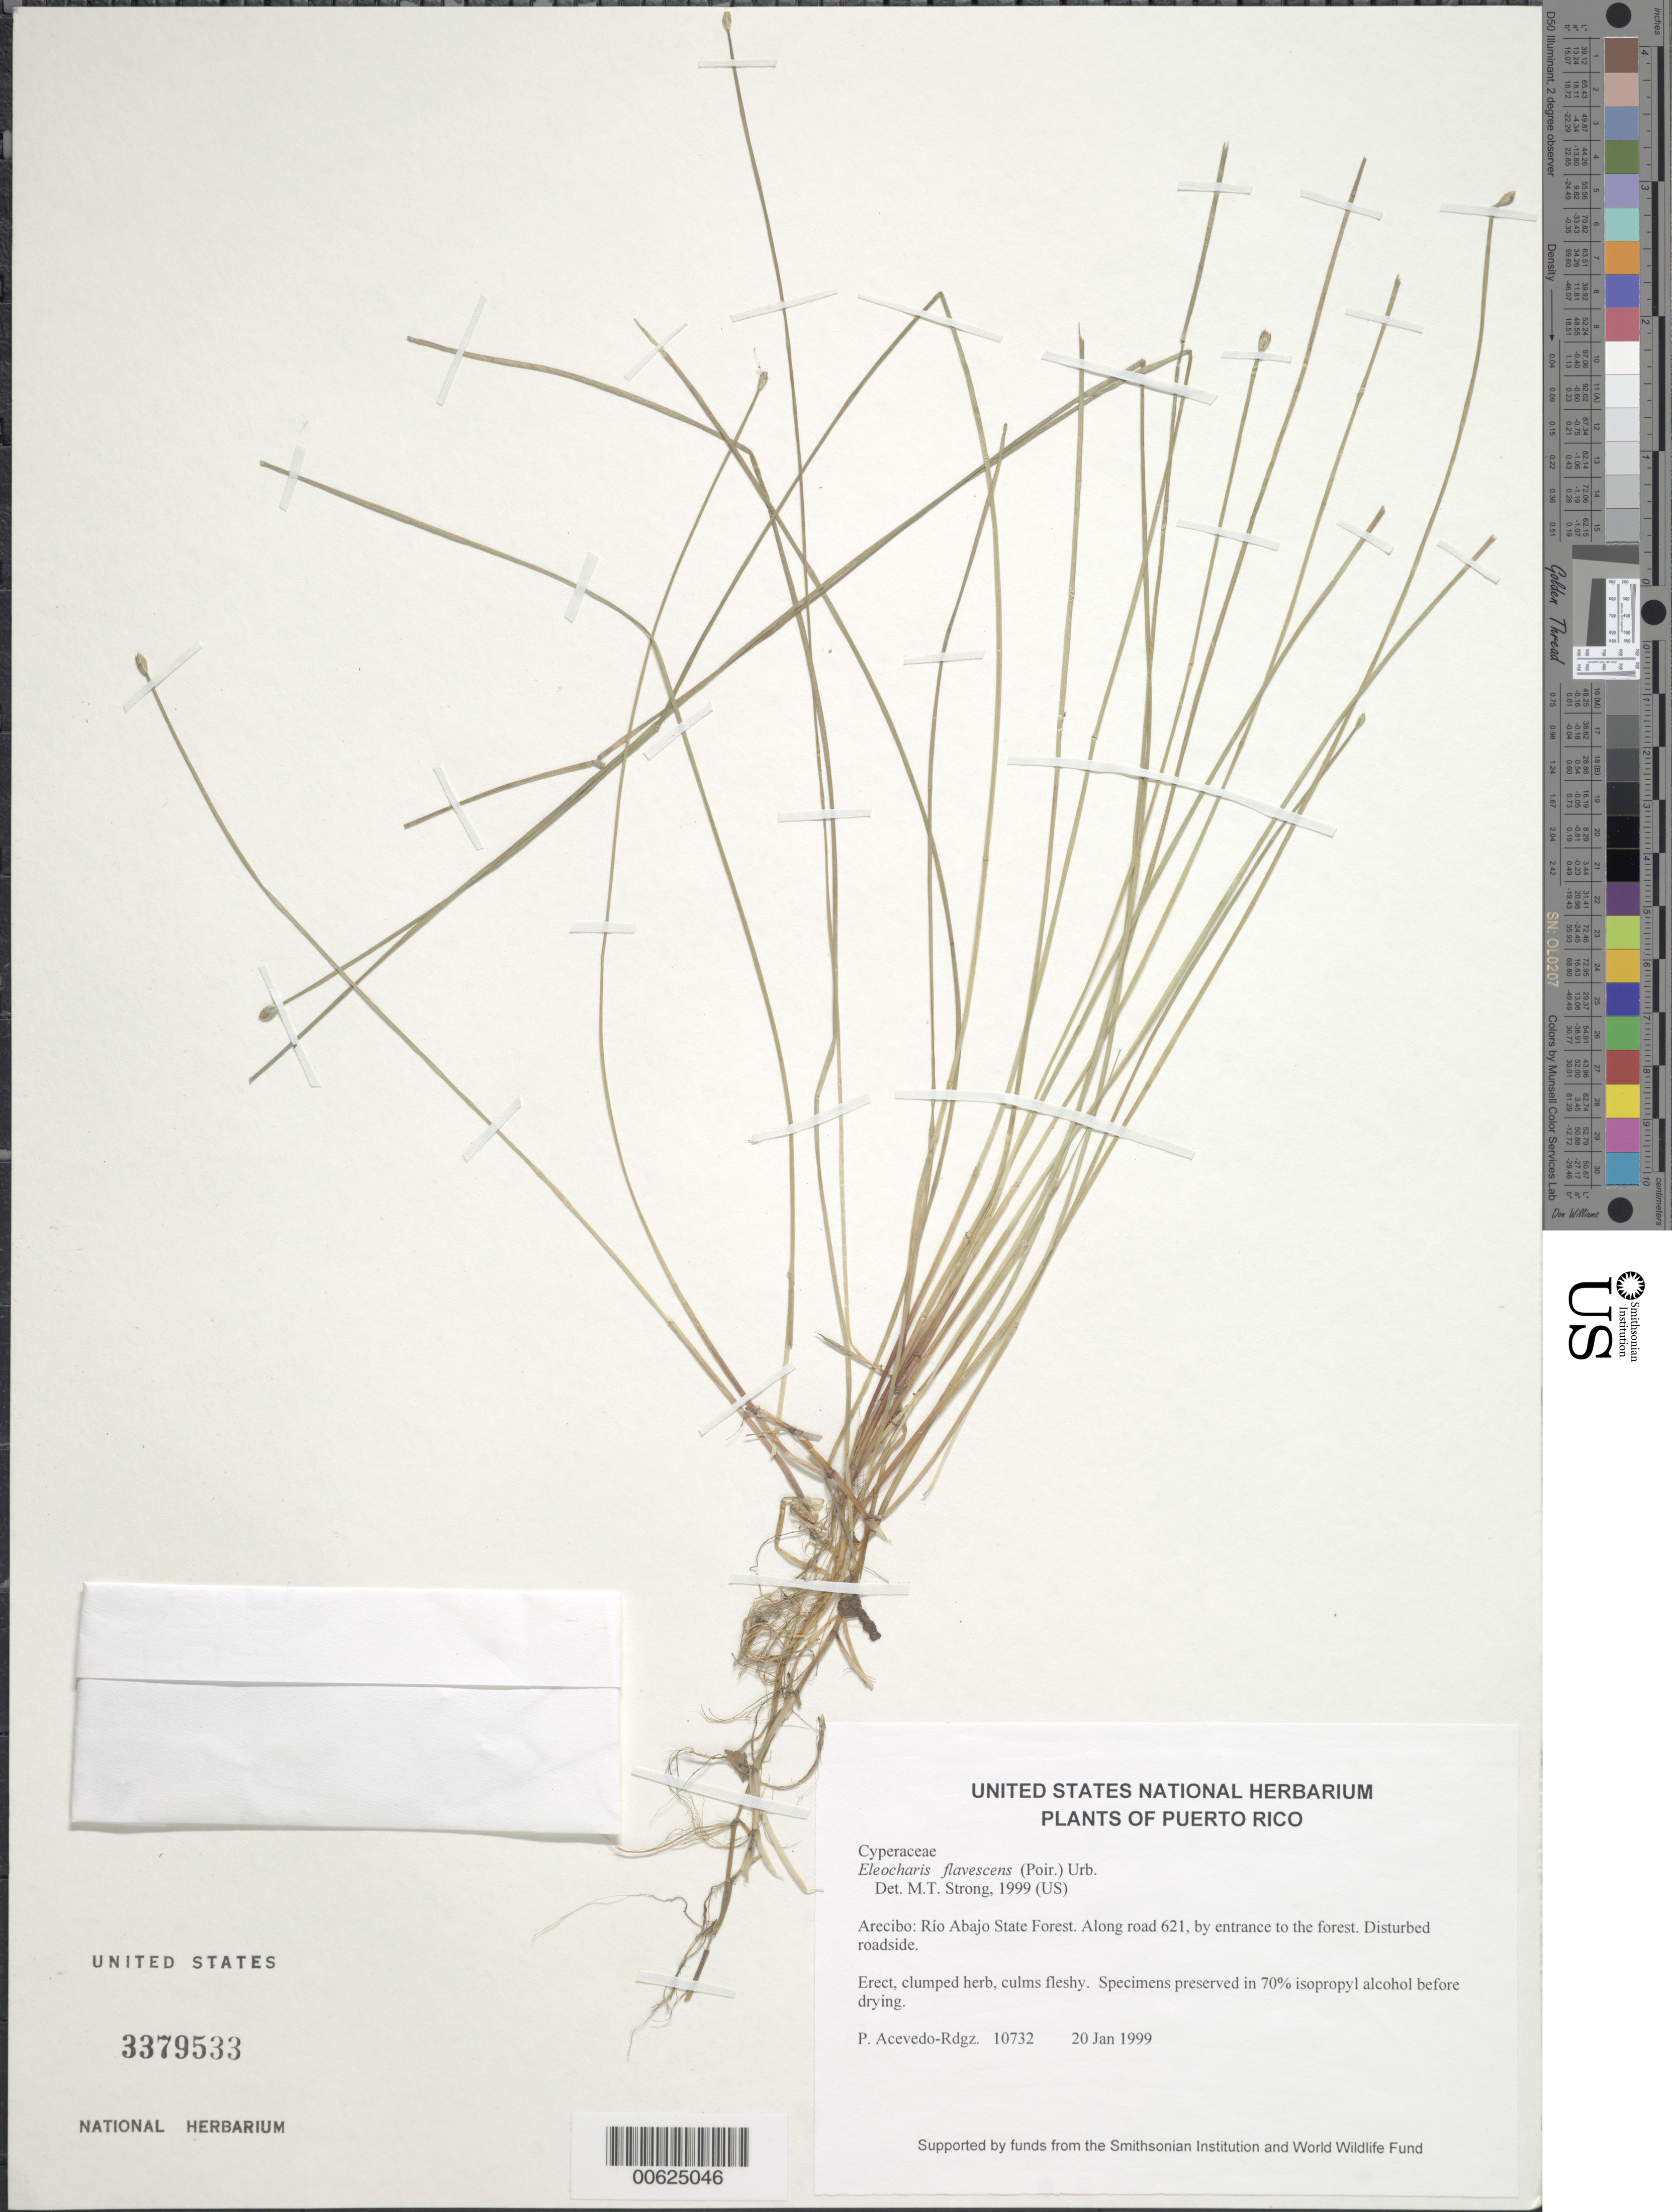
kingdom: Plantae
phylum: Tracheophyta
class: Liliopsida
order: Poales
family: Cyperaceae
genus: Eleocharis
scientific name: Eleocharis flavescens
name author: (Poir.) Urb.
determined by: Strong, M. T., (US), Smithsonian Institution - National Museum of Natural History (UNITED STATES)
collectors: P. Acevedo-Rodr.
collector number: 10732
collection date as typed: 20 Jan 1999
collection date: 1999-01-20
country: Puerto Rico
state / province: Arecibo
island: Puerto Rico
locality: Arecibo; Río Abajo State Forest. Along road 621, by entrance to the forest.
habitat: Disturbed roadside.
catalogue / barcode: US 3379533